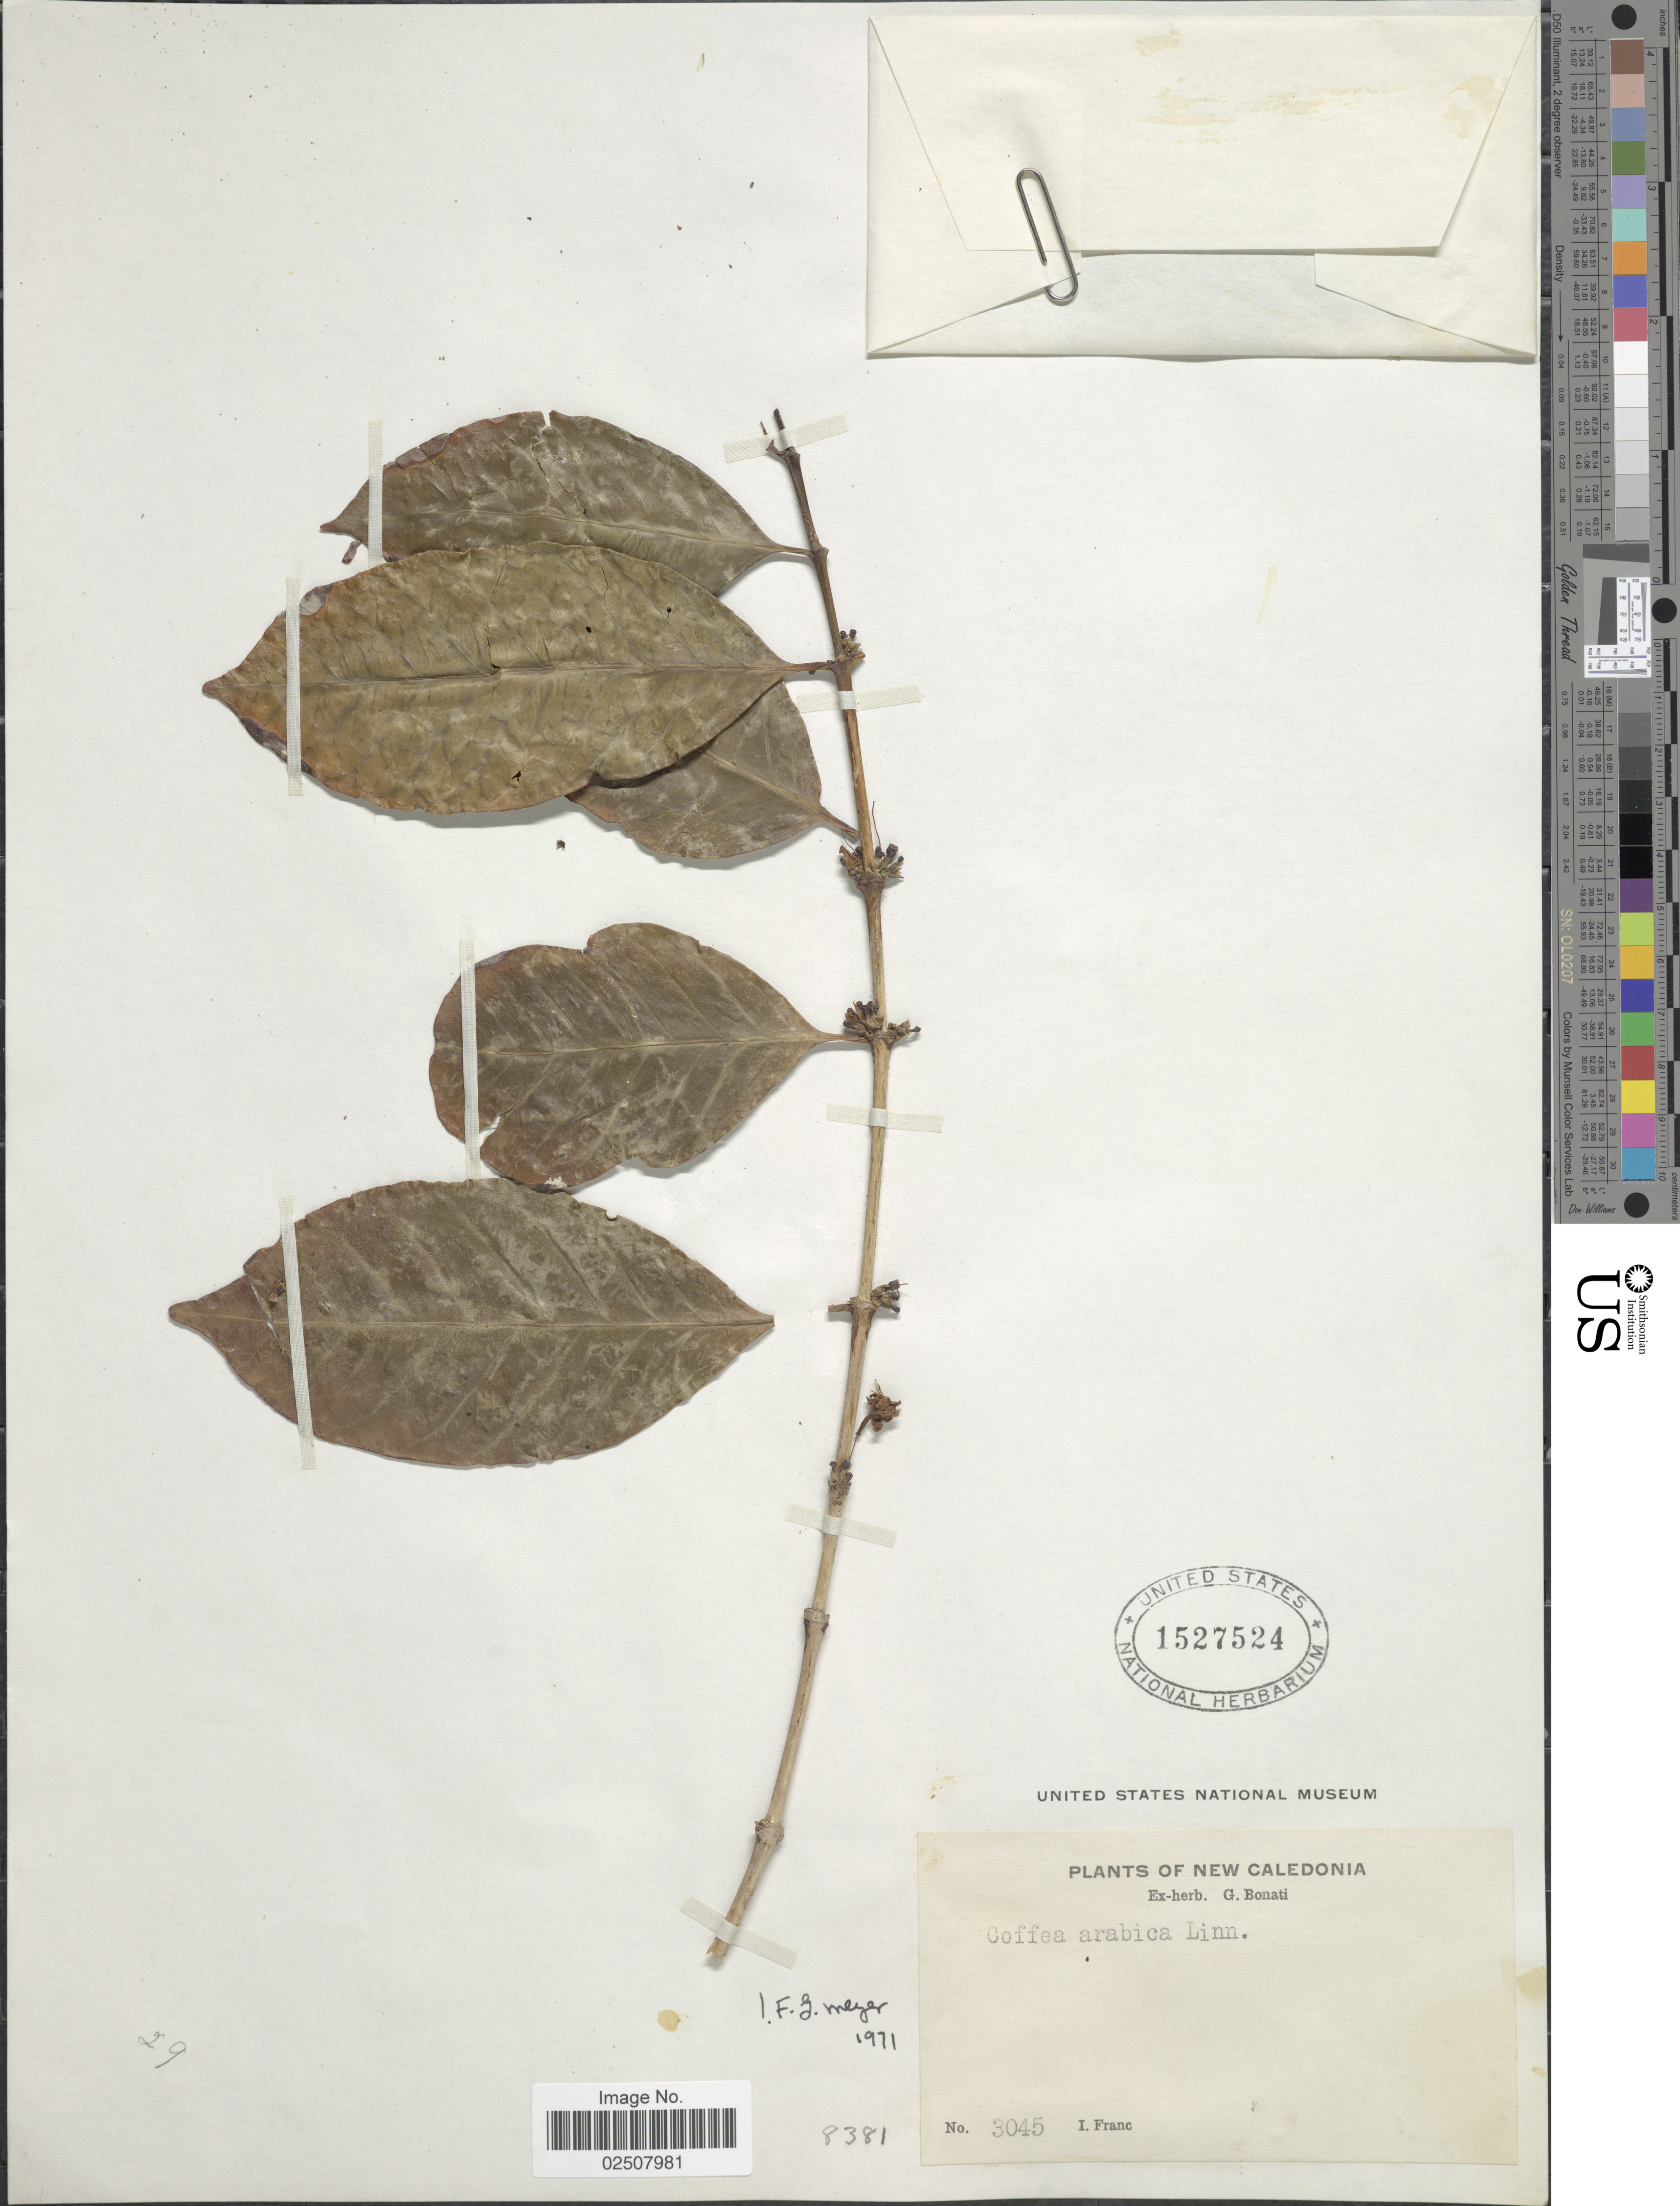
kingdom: Plantae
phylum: Tracheophyta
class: Magnoliopsida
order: Gentianales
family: Rubiaceae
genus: Coffea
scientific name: Coffea arabica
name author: L.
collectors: I. Franc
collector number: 3045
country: New Caledonia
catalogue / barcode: US 1527524